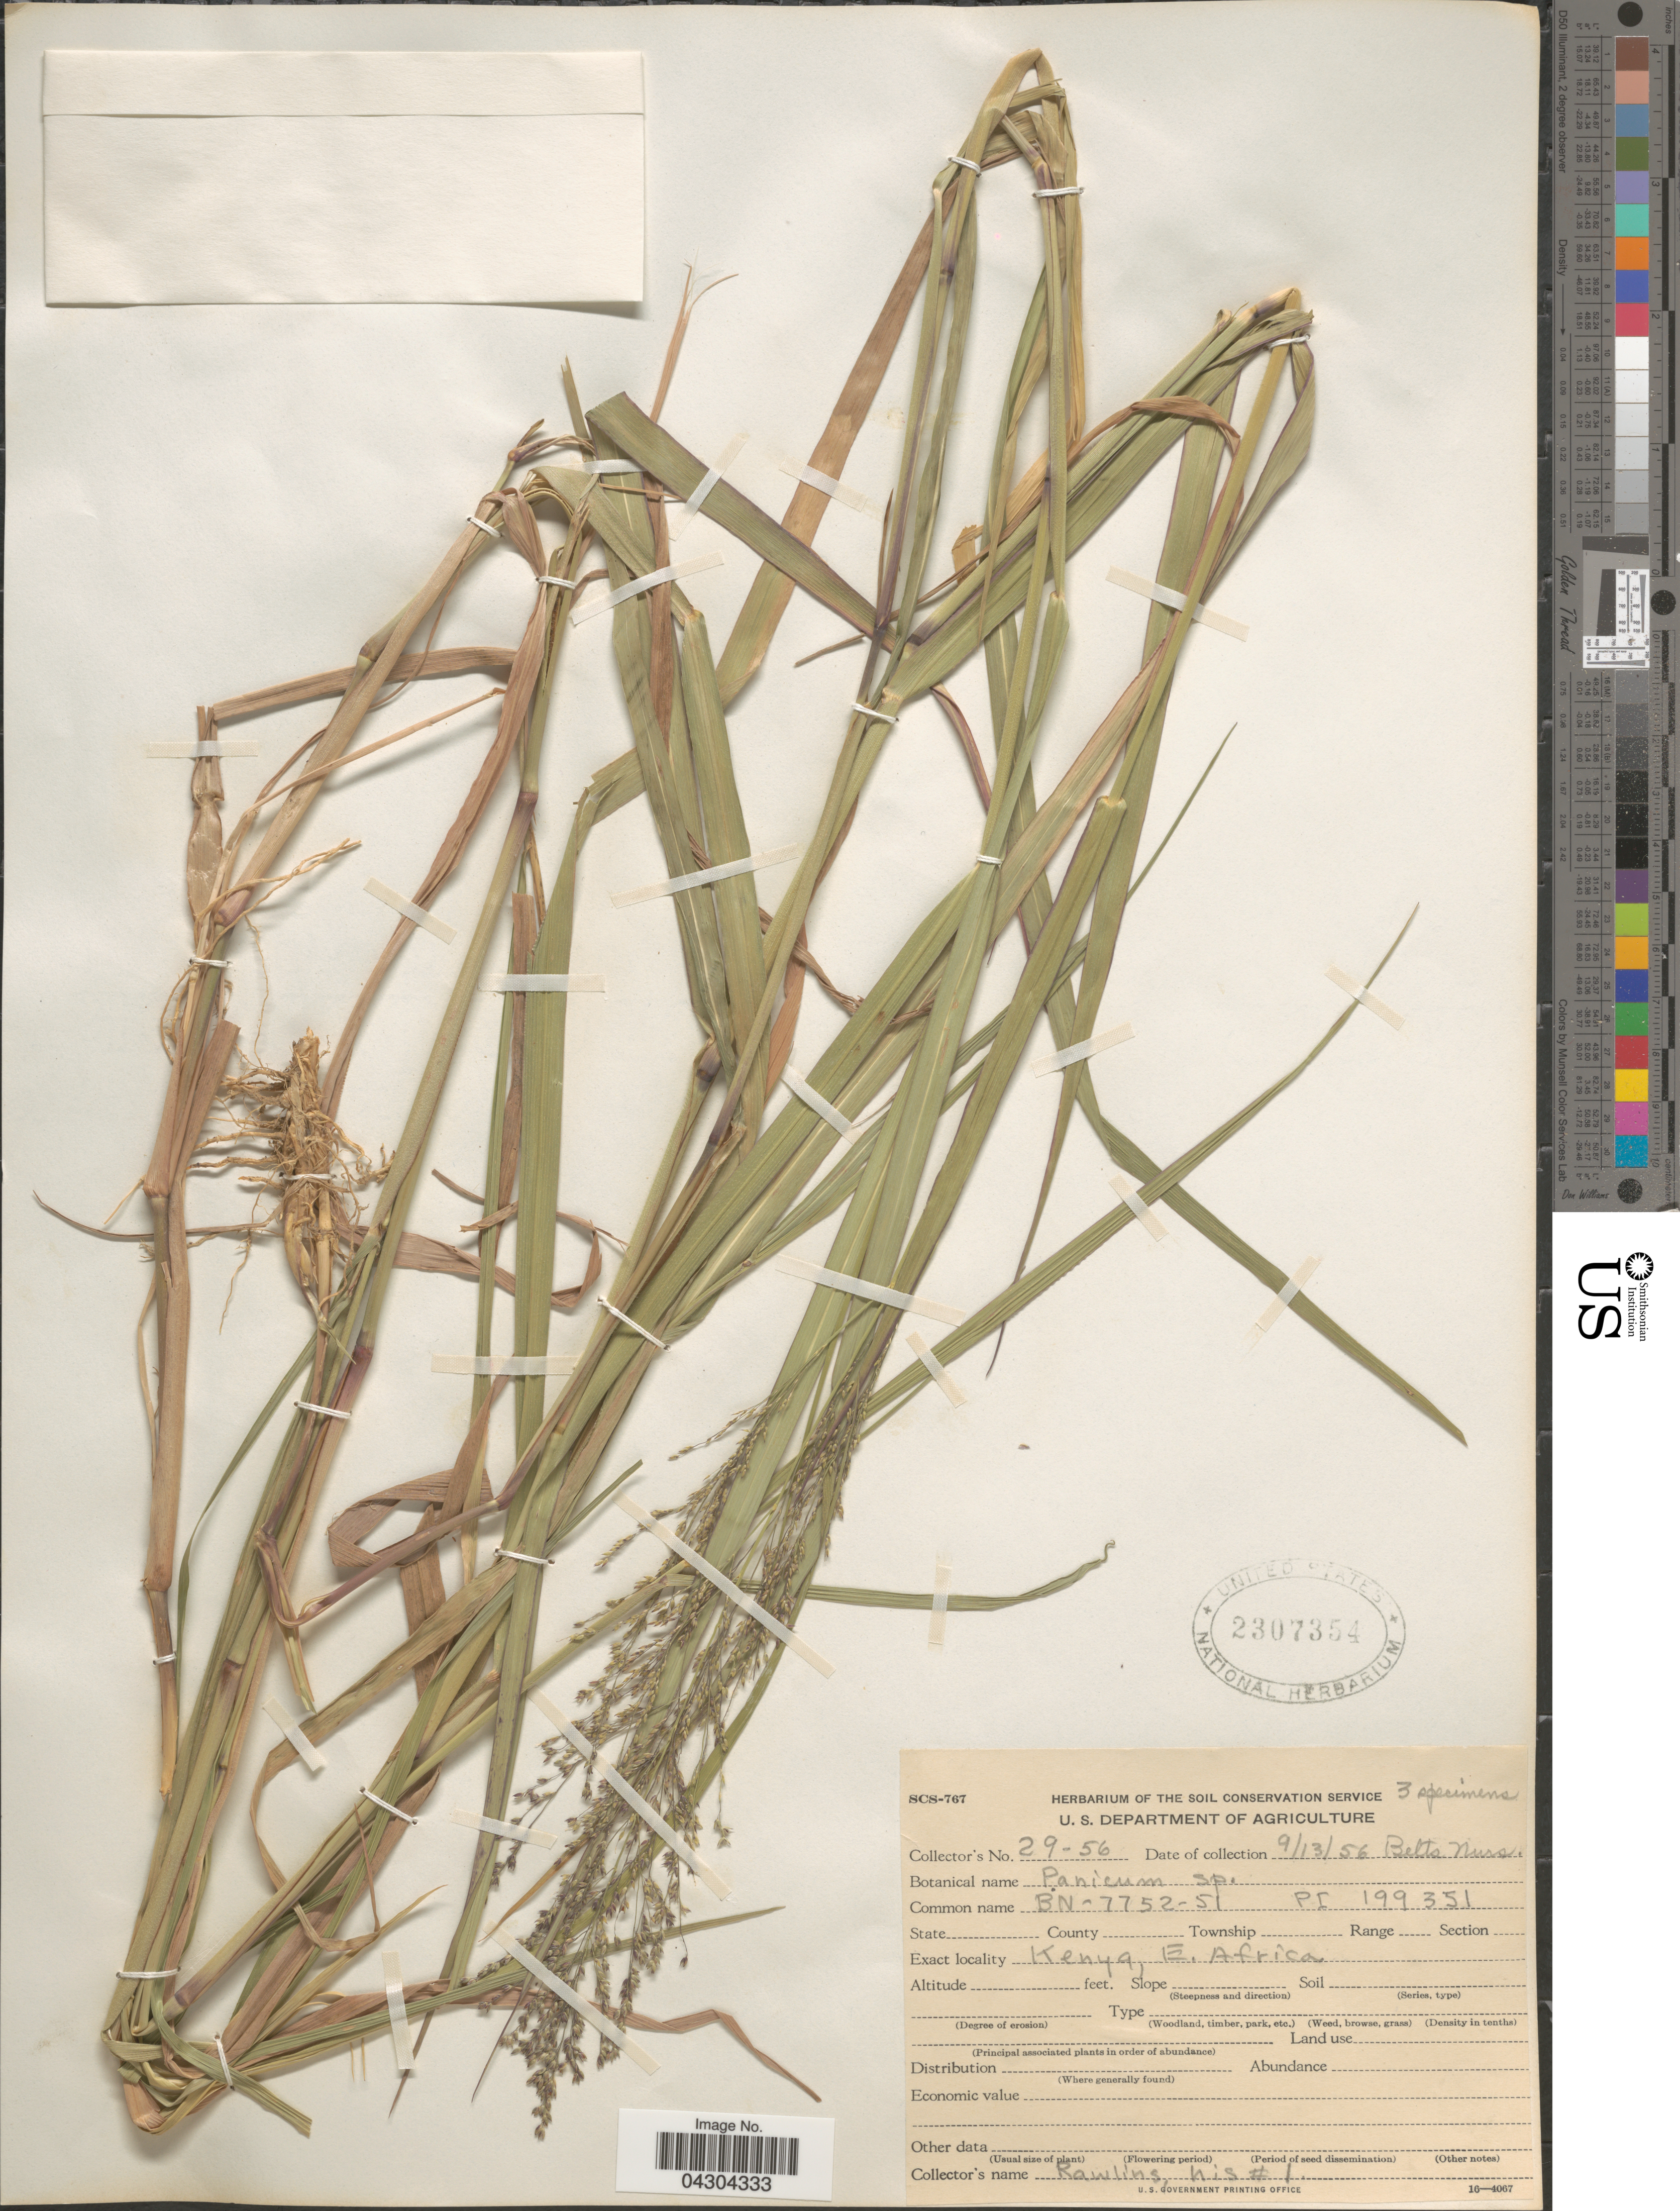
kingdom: Plantae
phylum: Tracheophyta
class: Liliopsida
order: Poales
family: Poaceae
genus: Panicum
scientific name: Panicum sp.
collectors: -. Rawlins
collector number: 1/29-56?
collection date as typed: Transcribed d/m/y: 13/9/56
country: United States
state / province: Maryland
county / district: Prince George's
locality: Beltsville Nurs.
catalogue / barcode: US 2307354